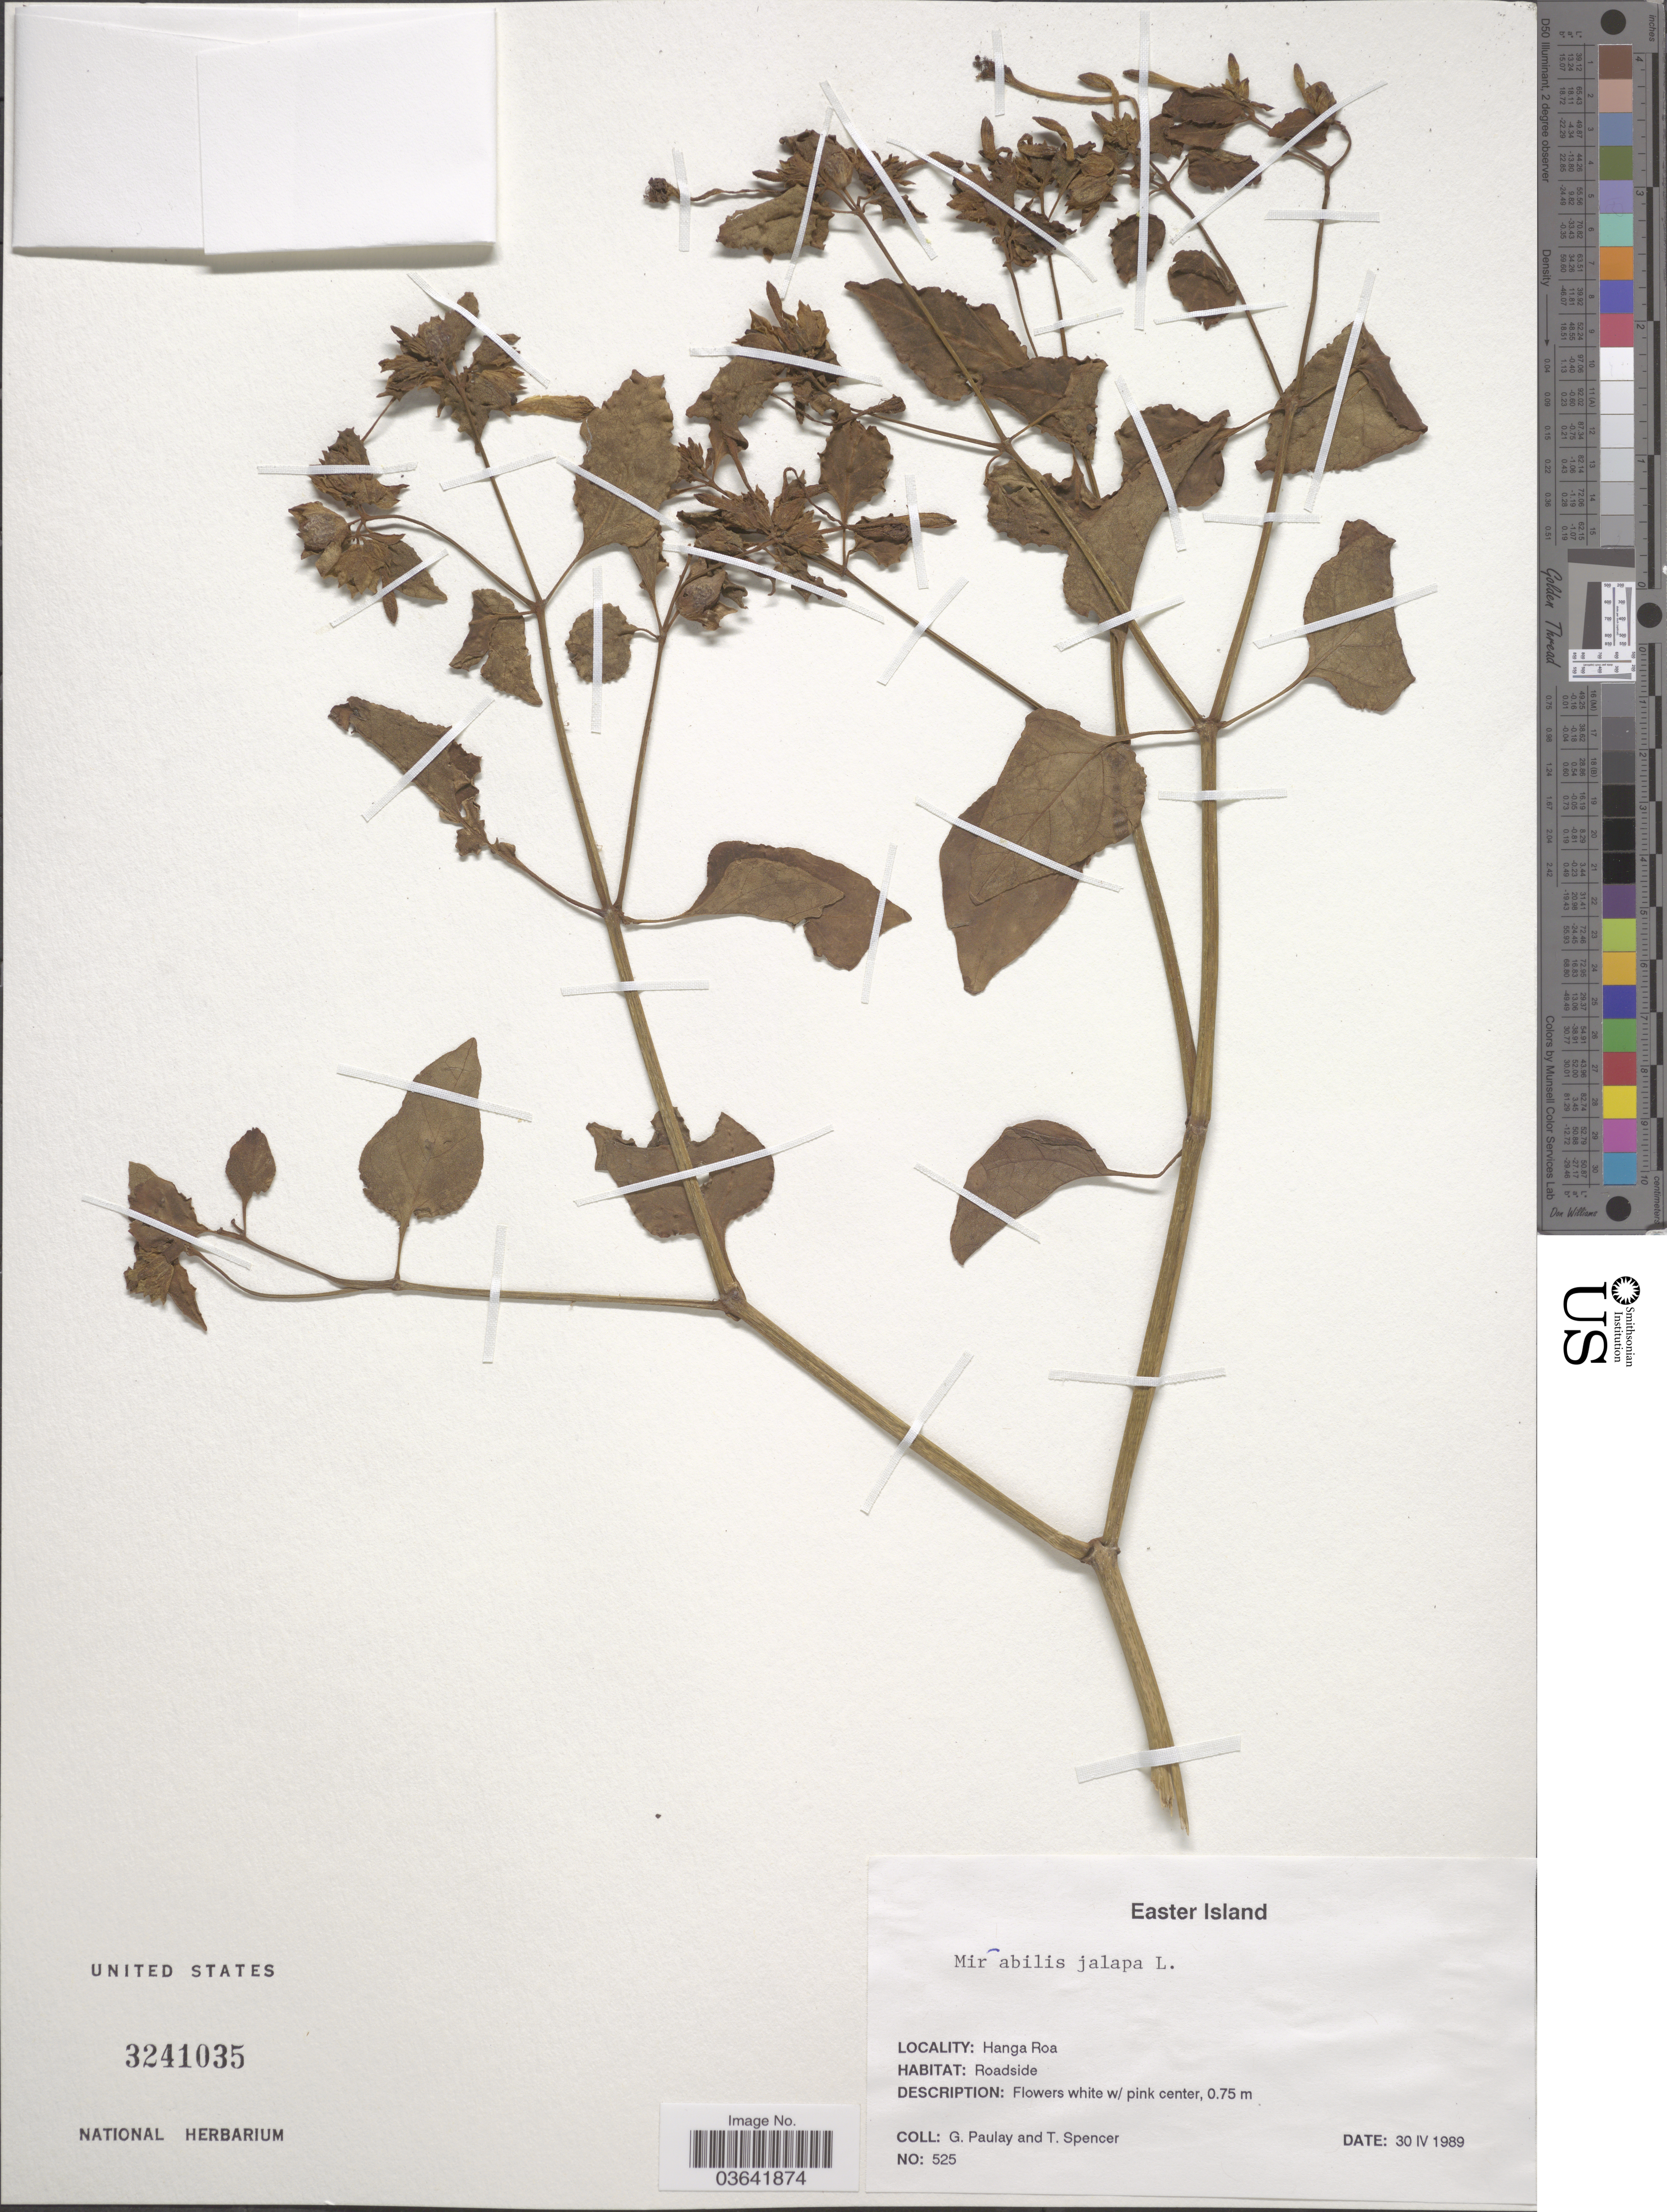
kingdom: Plantae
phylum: Tracheophyta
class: Magnoliopsida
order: Caryophyllales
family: Nyctaginaceae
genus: Mirabilis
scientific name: Mirabilis jalapa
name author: L.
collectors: G. Paulay & T. Spencer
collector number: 525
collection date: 1989-04-30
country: Chile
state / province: Valparaíso (V)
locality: Easter Island. Hanga Roa.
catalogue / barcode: US 3241035